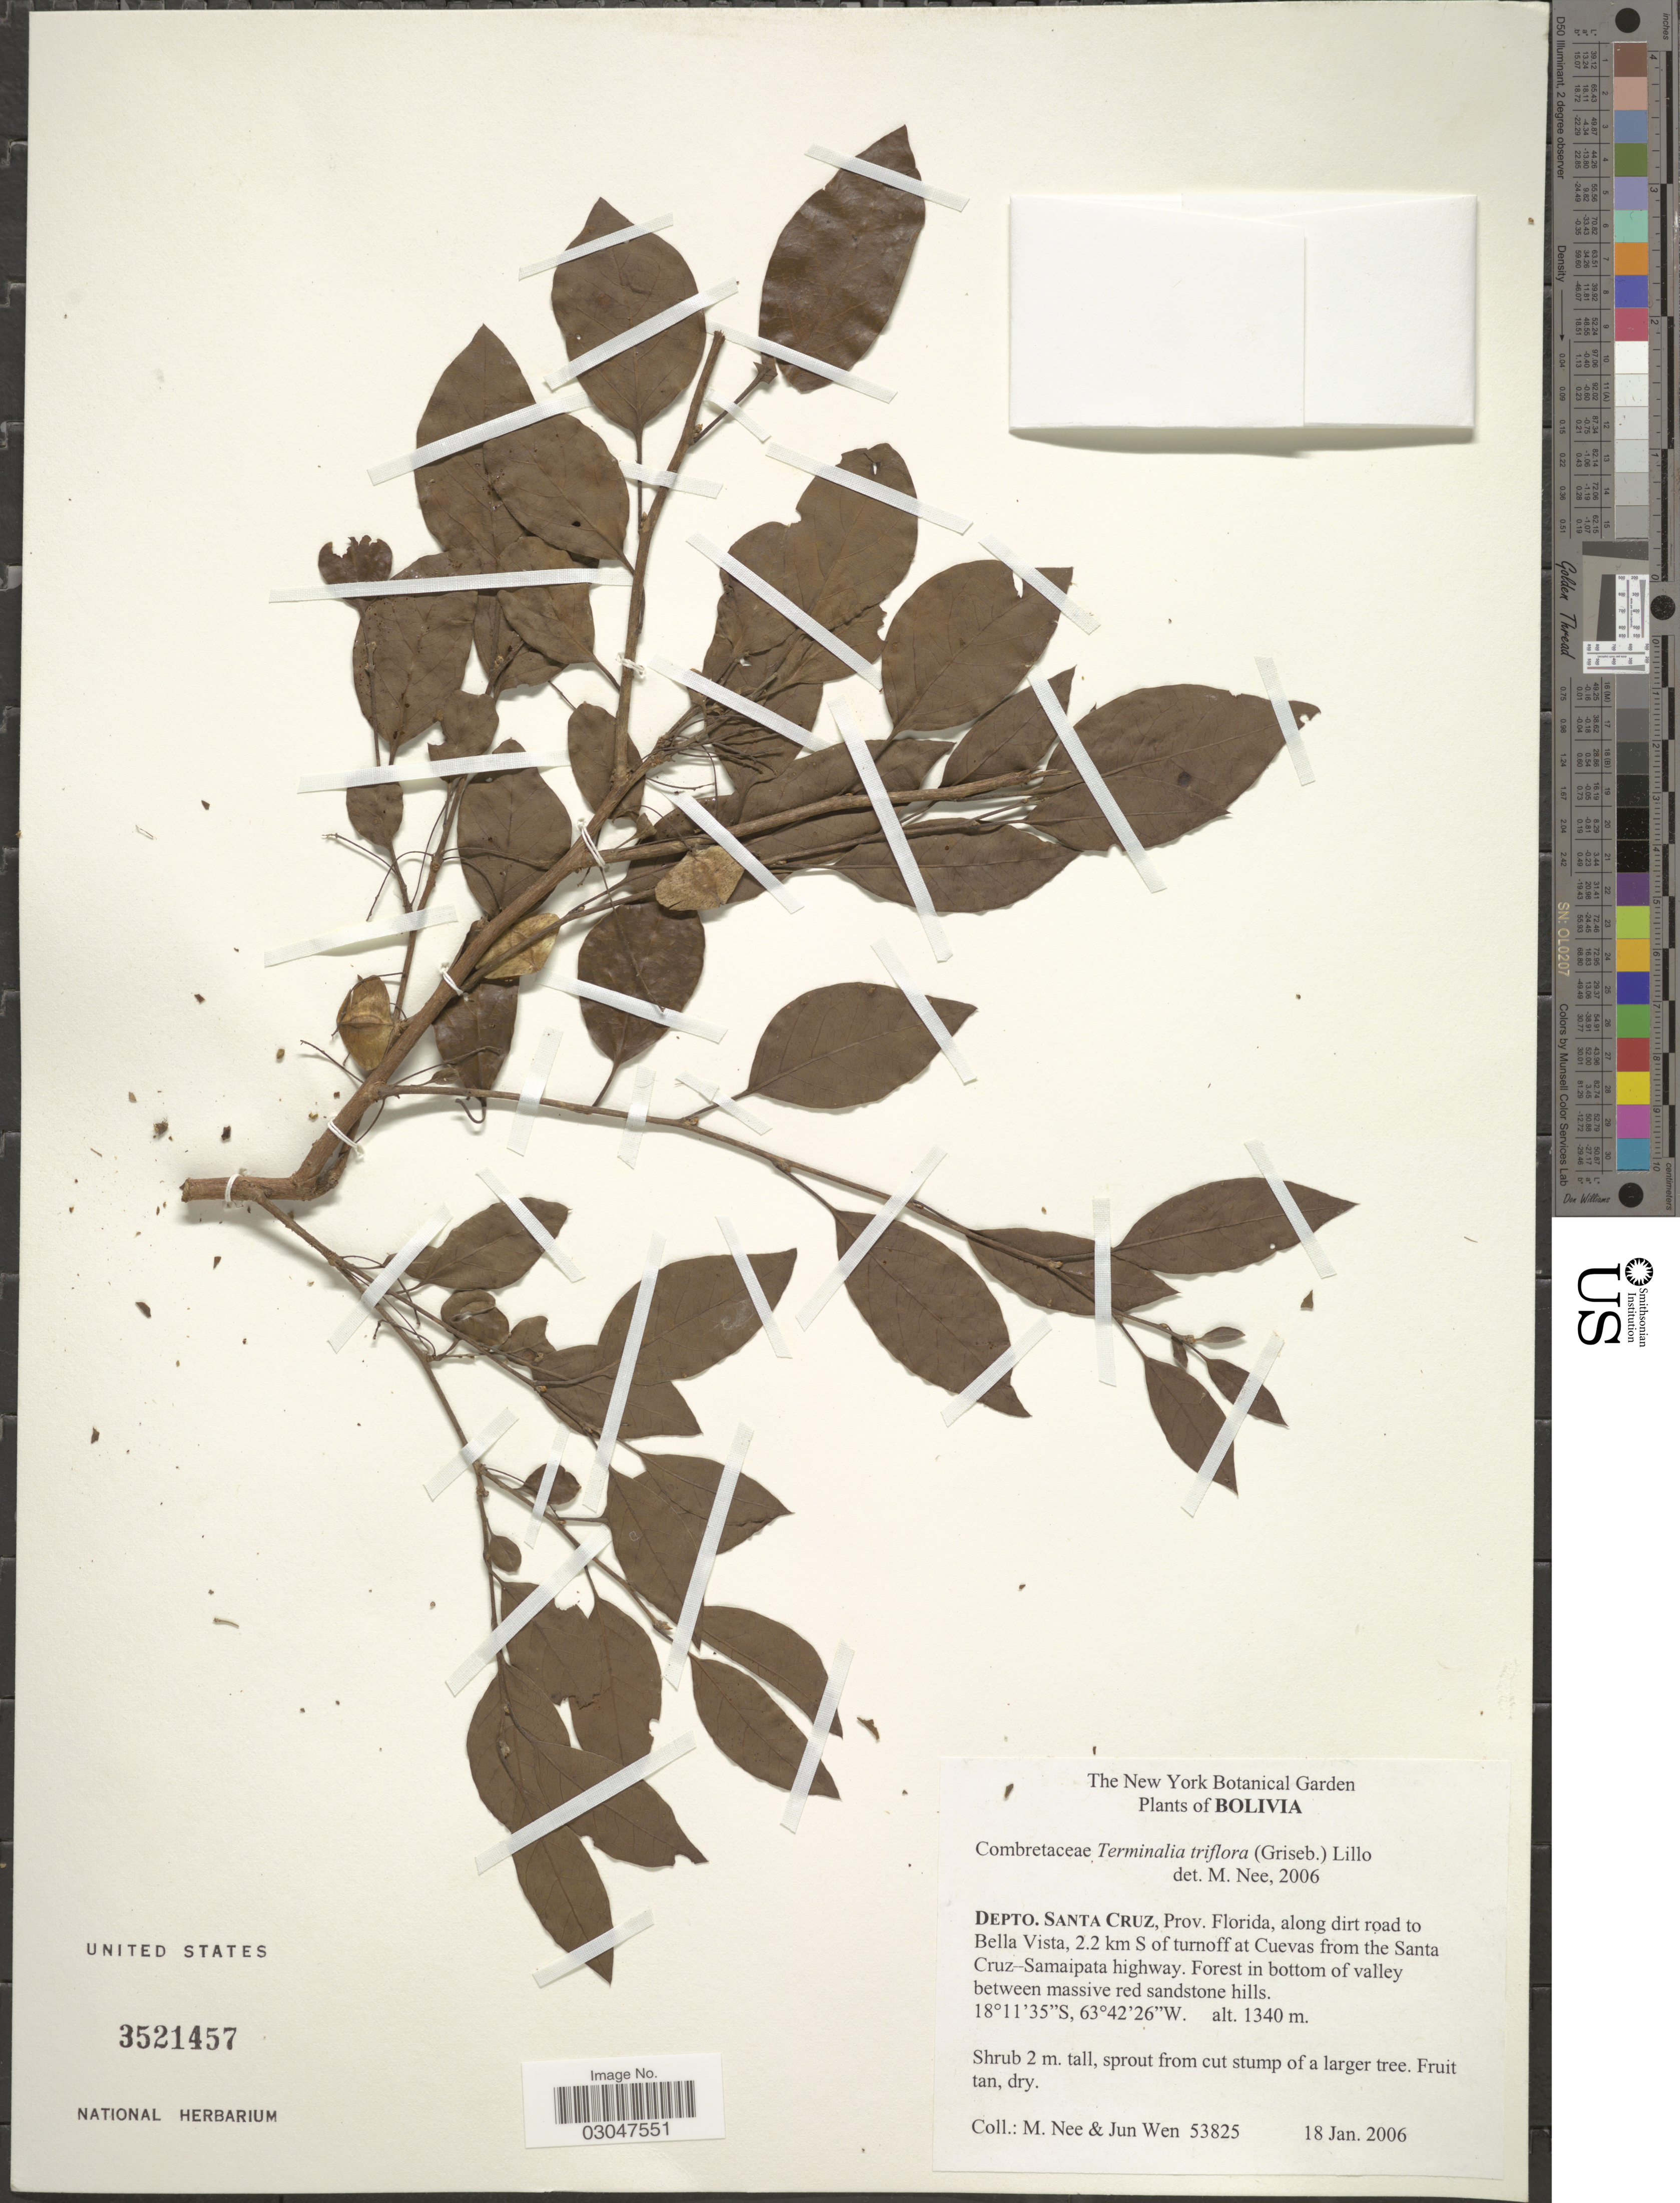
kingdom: Plantae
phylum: Tracheophyta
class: Magnoliopsida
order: Myrtales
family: Combretaceae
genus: Terminalia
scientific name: Terminalia triflora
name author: (Griseb.) Lillo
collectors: M. Nee & J. Wen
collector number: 53825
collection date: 2006-01-18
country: Bolivia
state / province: Santa Cruz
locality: Depto. Santa Cruz, Prov. Florida, along dirt road to Bella Vista, 2.2 km S of turnoff at Cuevas from the Santa Cruz-Samaipata highway.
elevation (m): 1340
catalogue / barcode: US 3521457